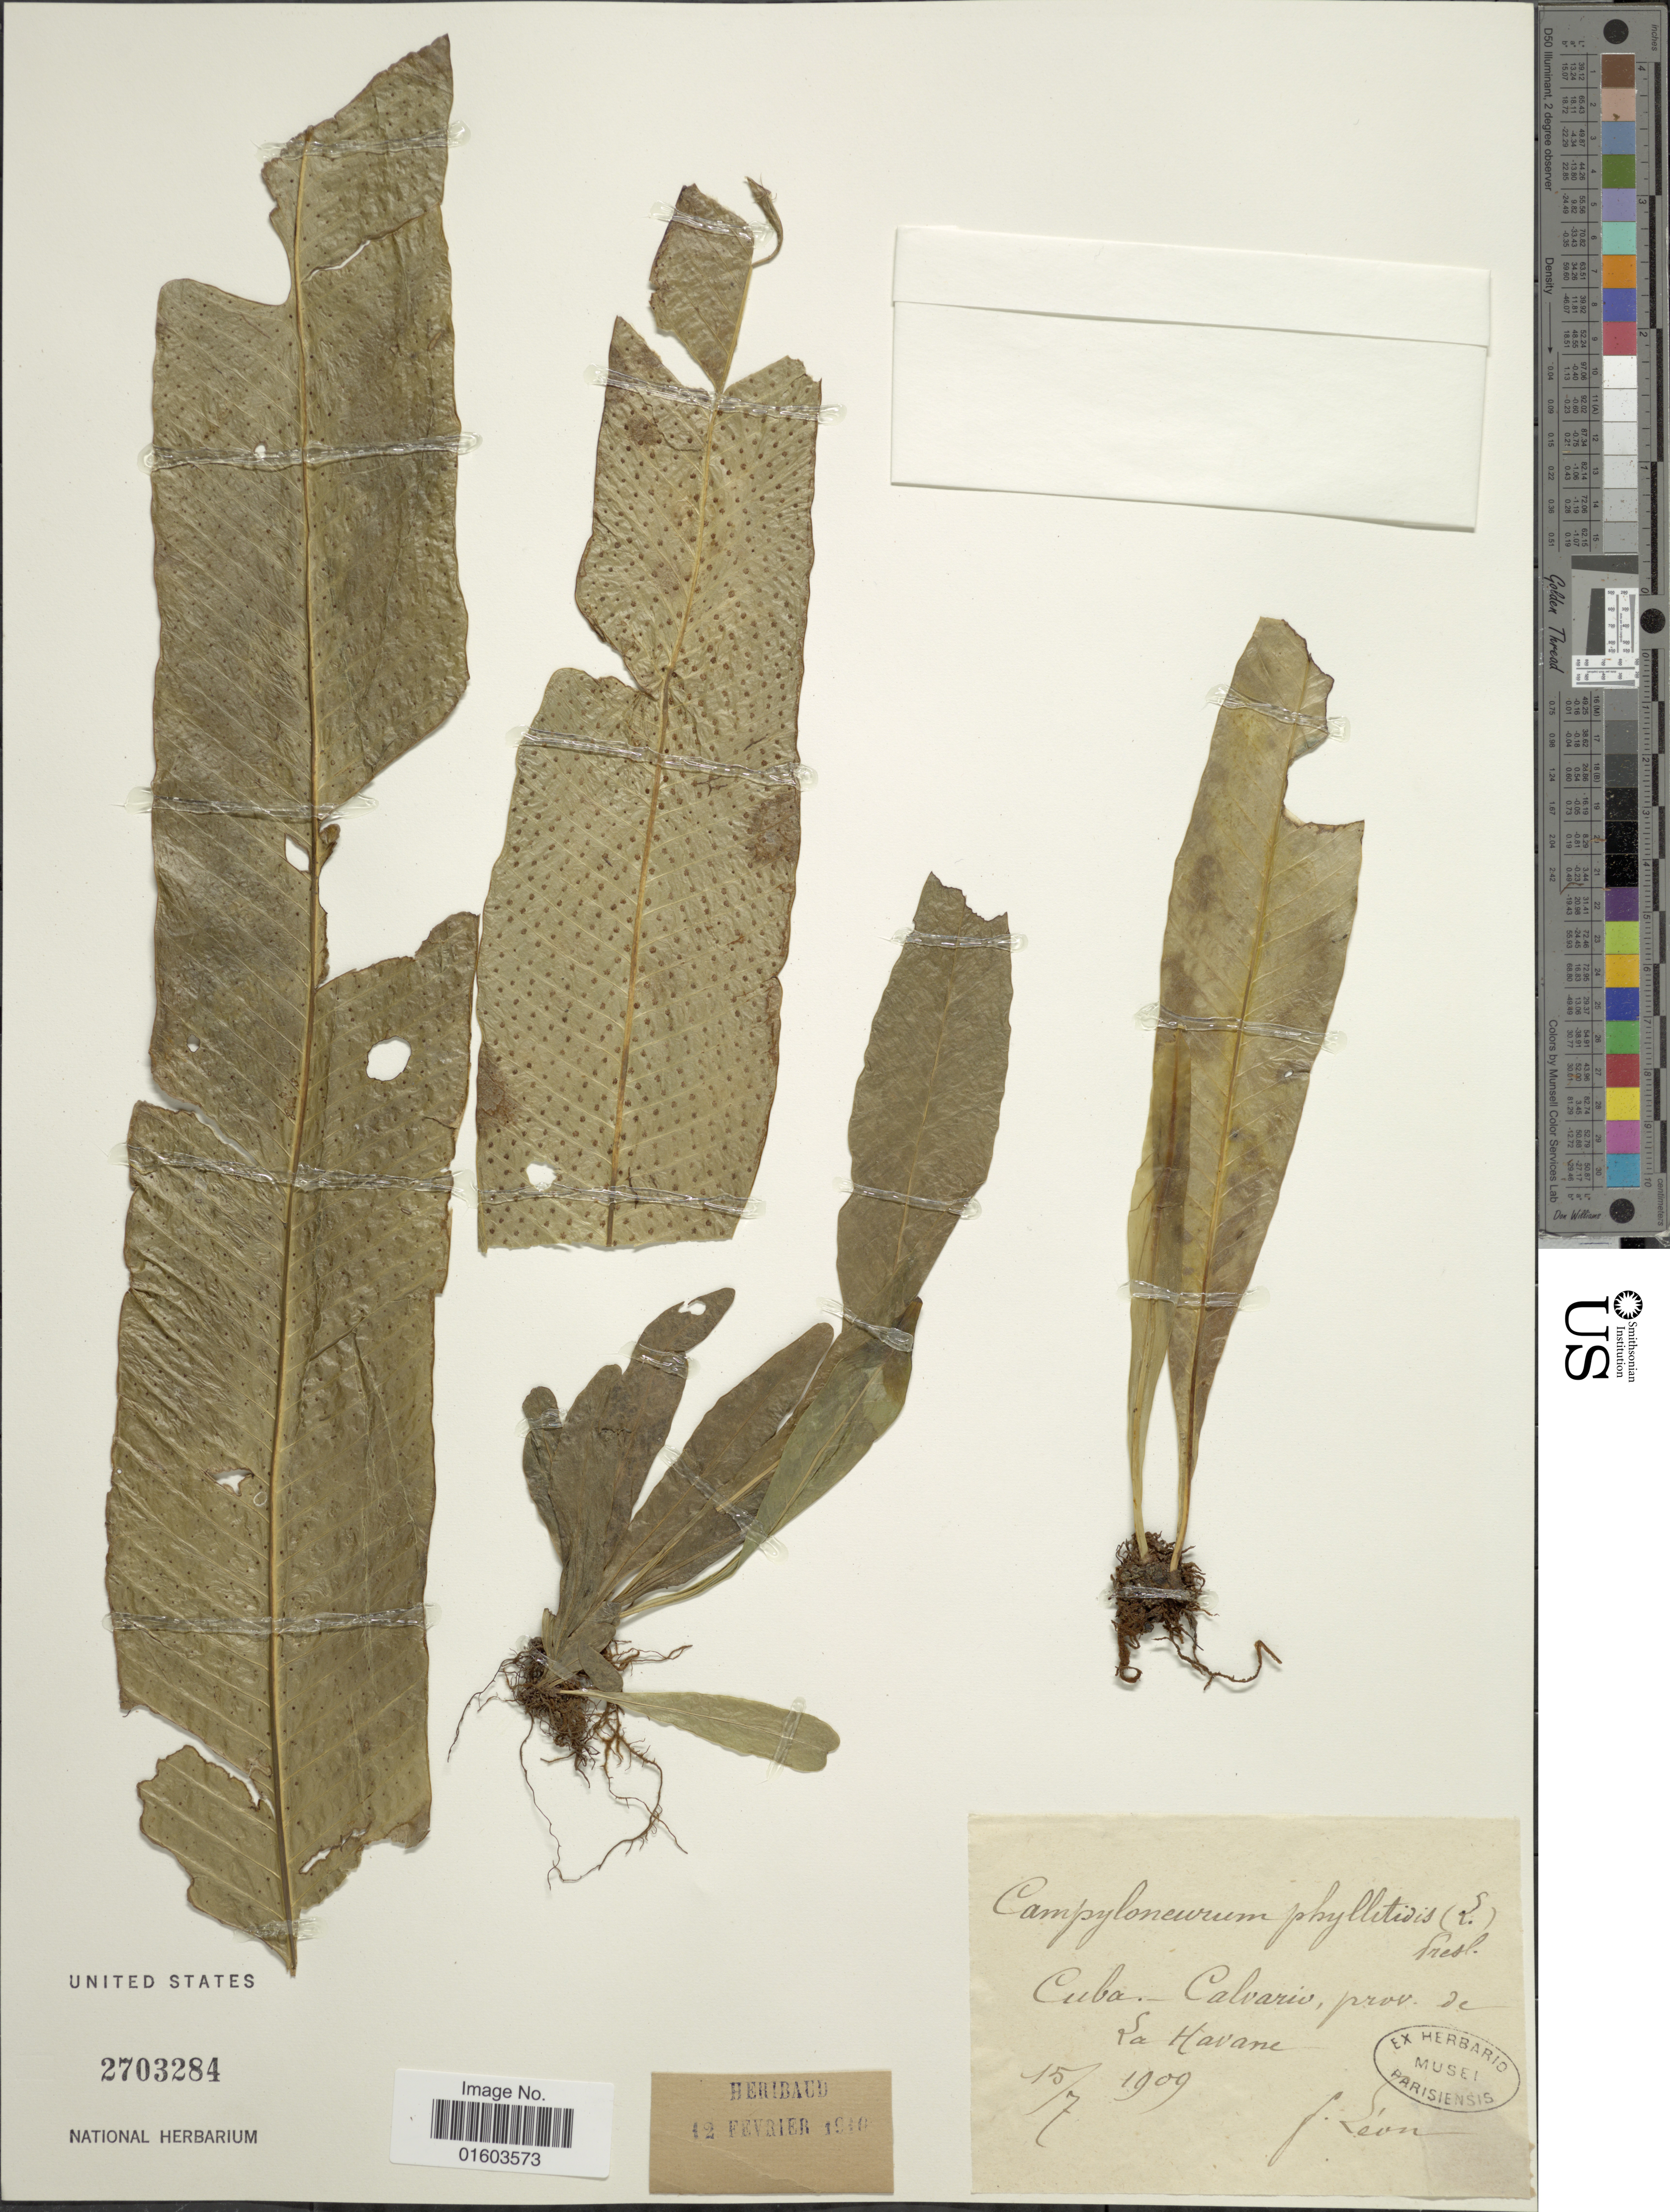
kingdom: Plantae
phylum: Tracheophyta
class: Polypodiopsida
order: Polypodiales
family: Polypodiaceae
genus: Campyloneurum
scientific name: Campyloneurum phyllitidis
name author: (L.) C. Presl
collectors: Bro. León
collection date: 1909-07-15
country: Cuba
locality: Calvario, Prov, de La Havane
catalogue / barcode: US 2703284